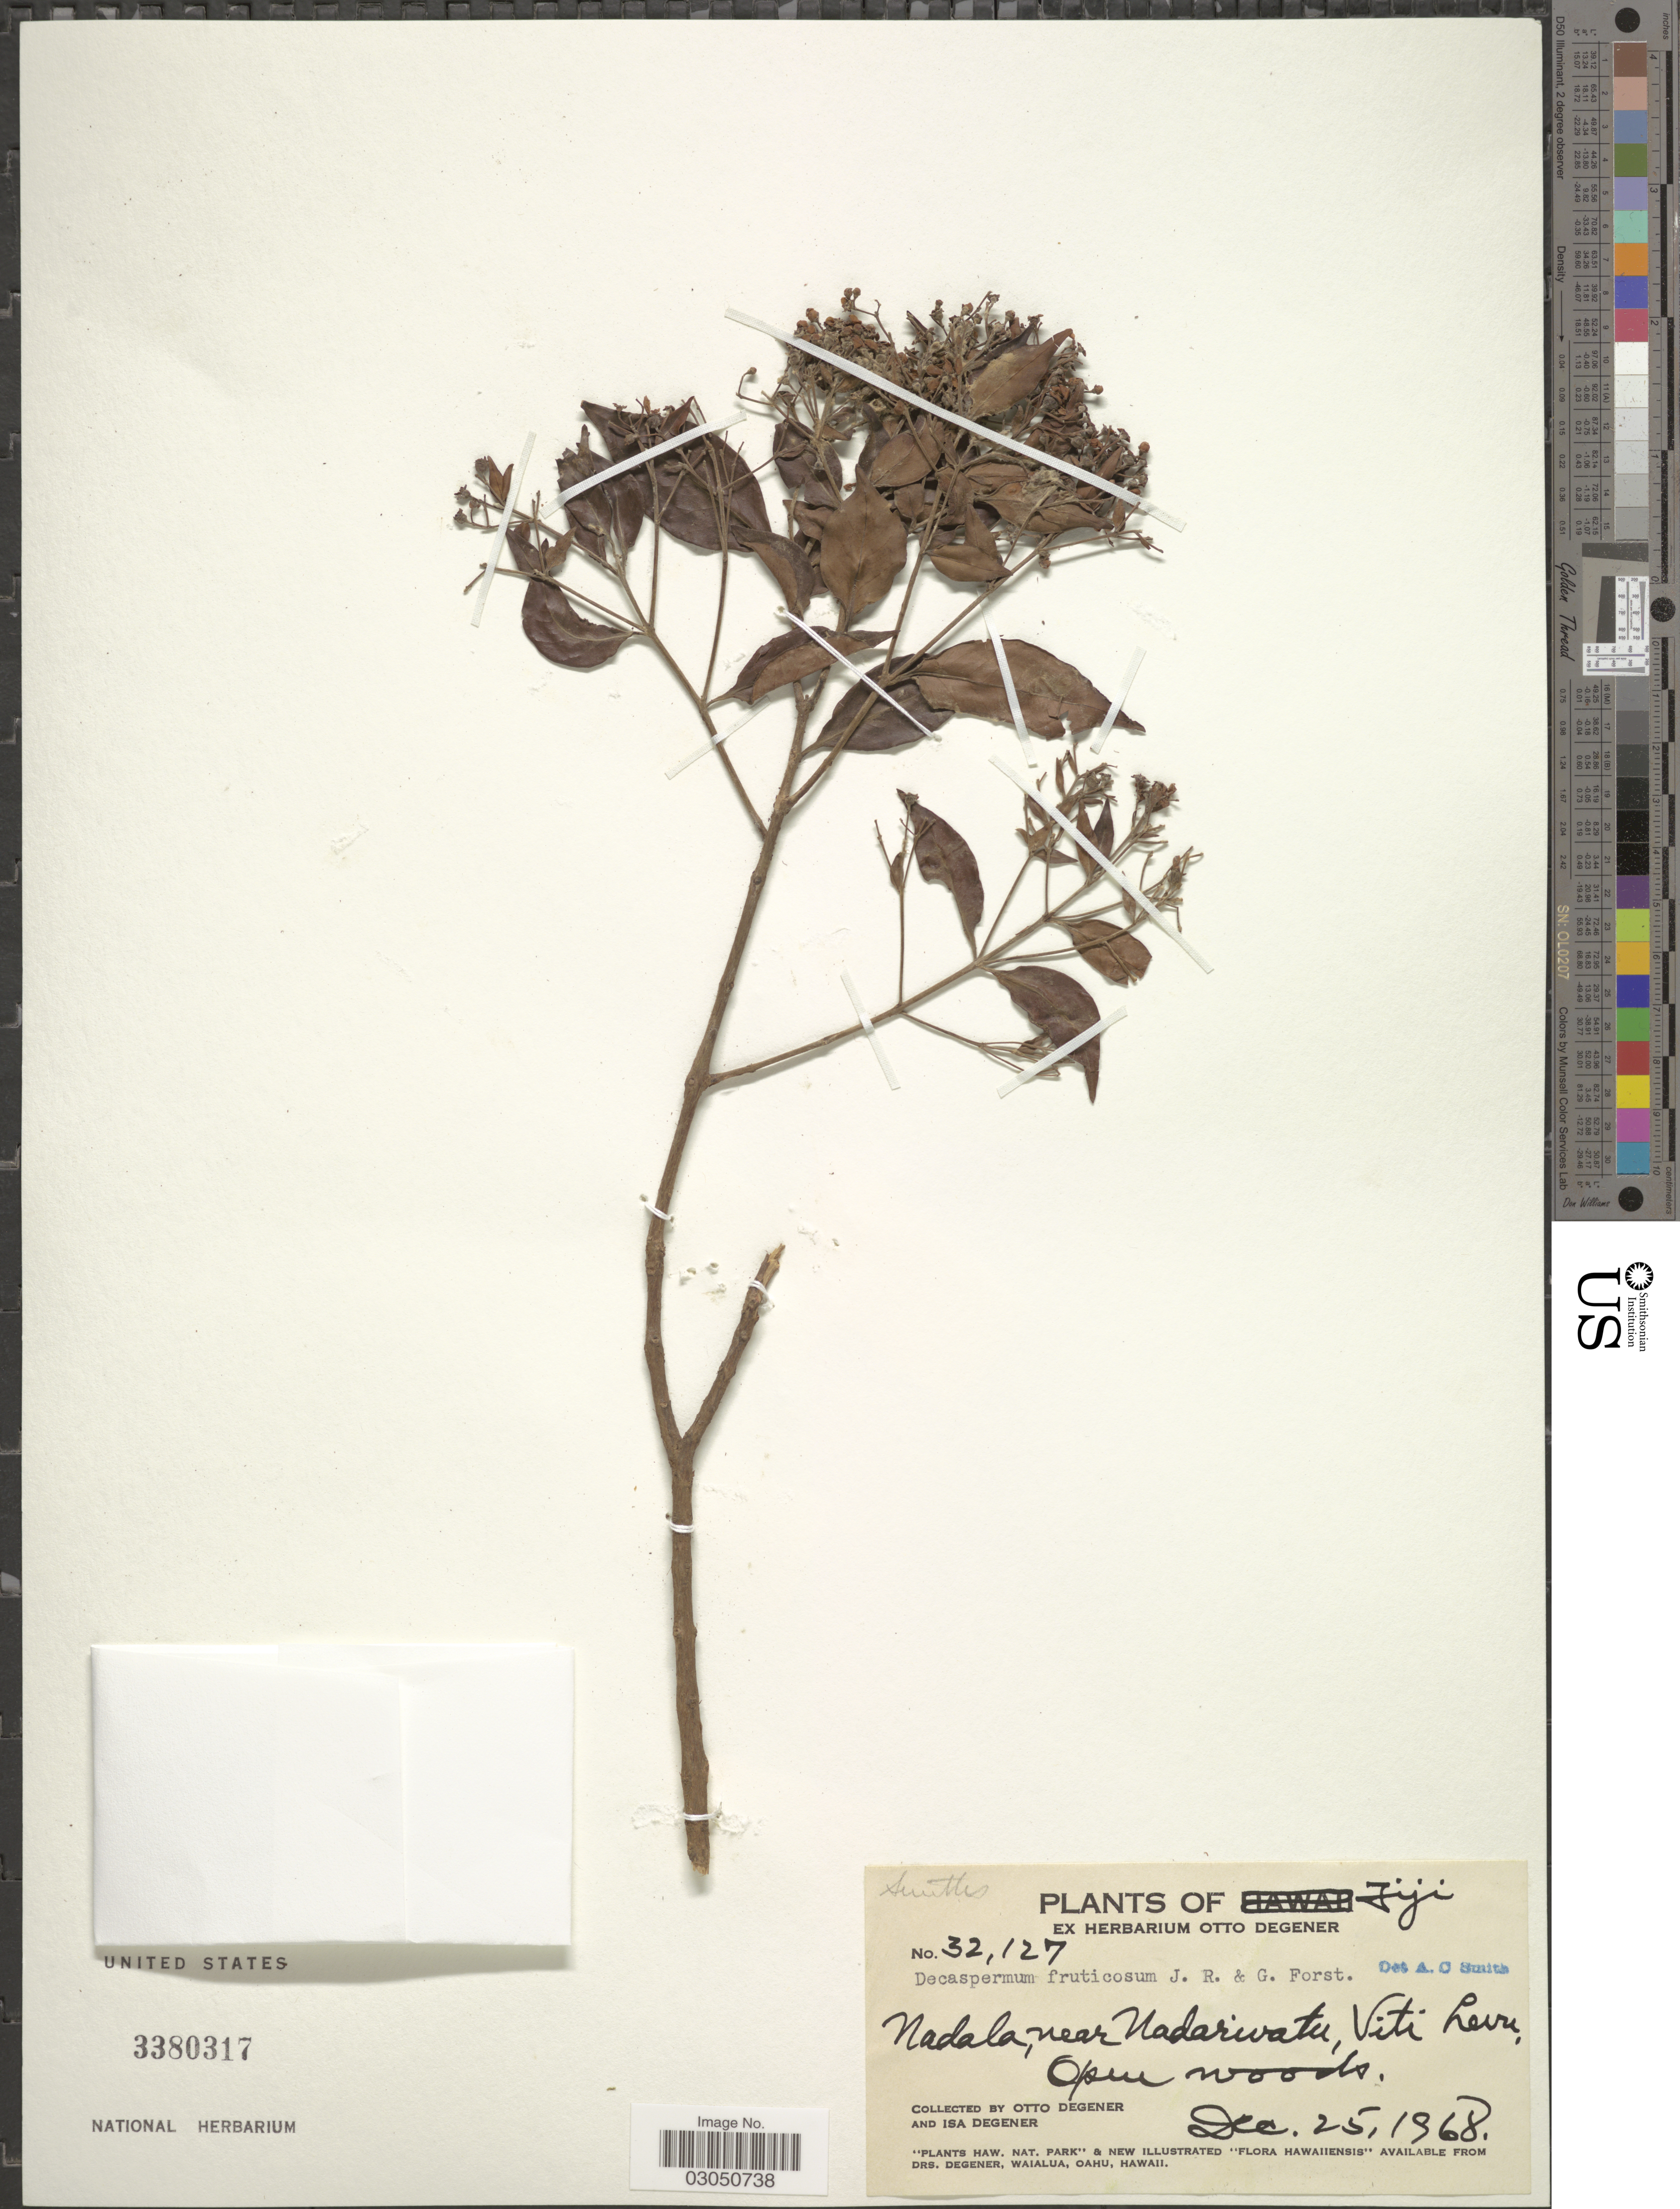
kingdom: Plantae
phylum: Tracheophyta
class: Magnoliopsida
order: Myrtales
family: Myrtaceae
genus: Decaspermum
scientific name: Decaspermum fruticosum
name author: J.R. Forst. & G. Forst.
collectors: O. Degener & I. Degener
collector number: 32127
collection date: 1968-12-25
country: Fiji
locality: Nadala, near Nadarivatu, Viti Levu.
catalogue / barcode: US 3380317